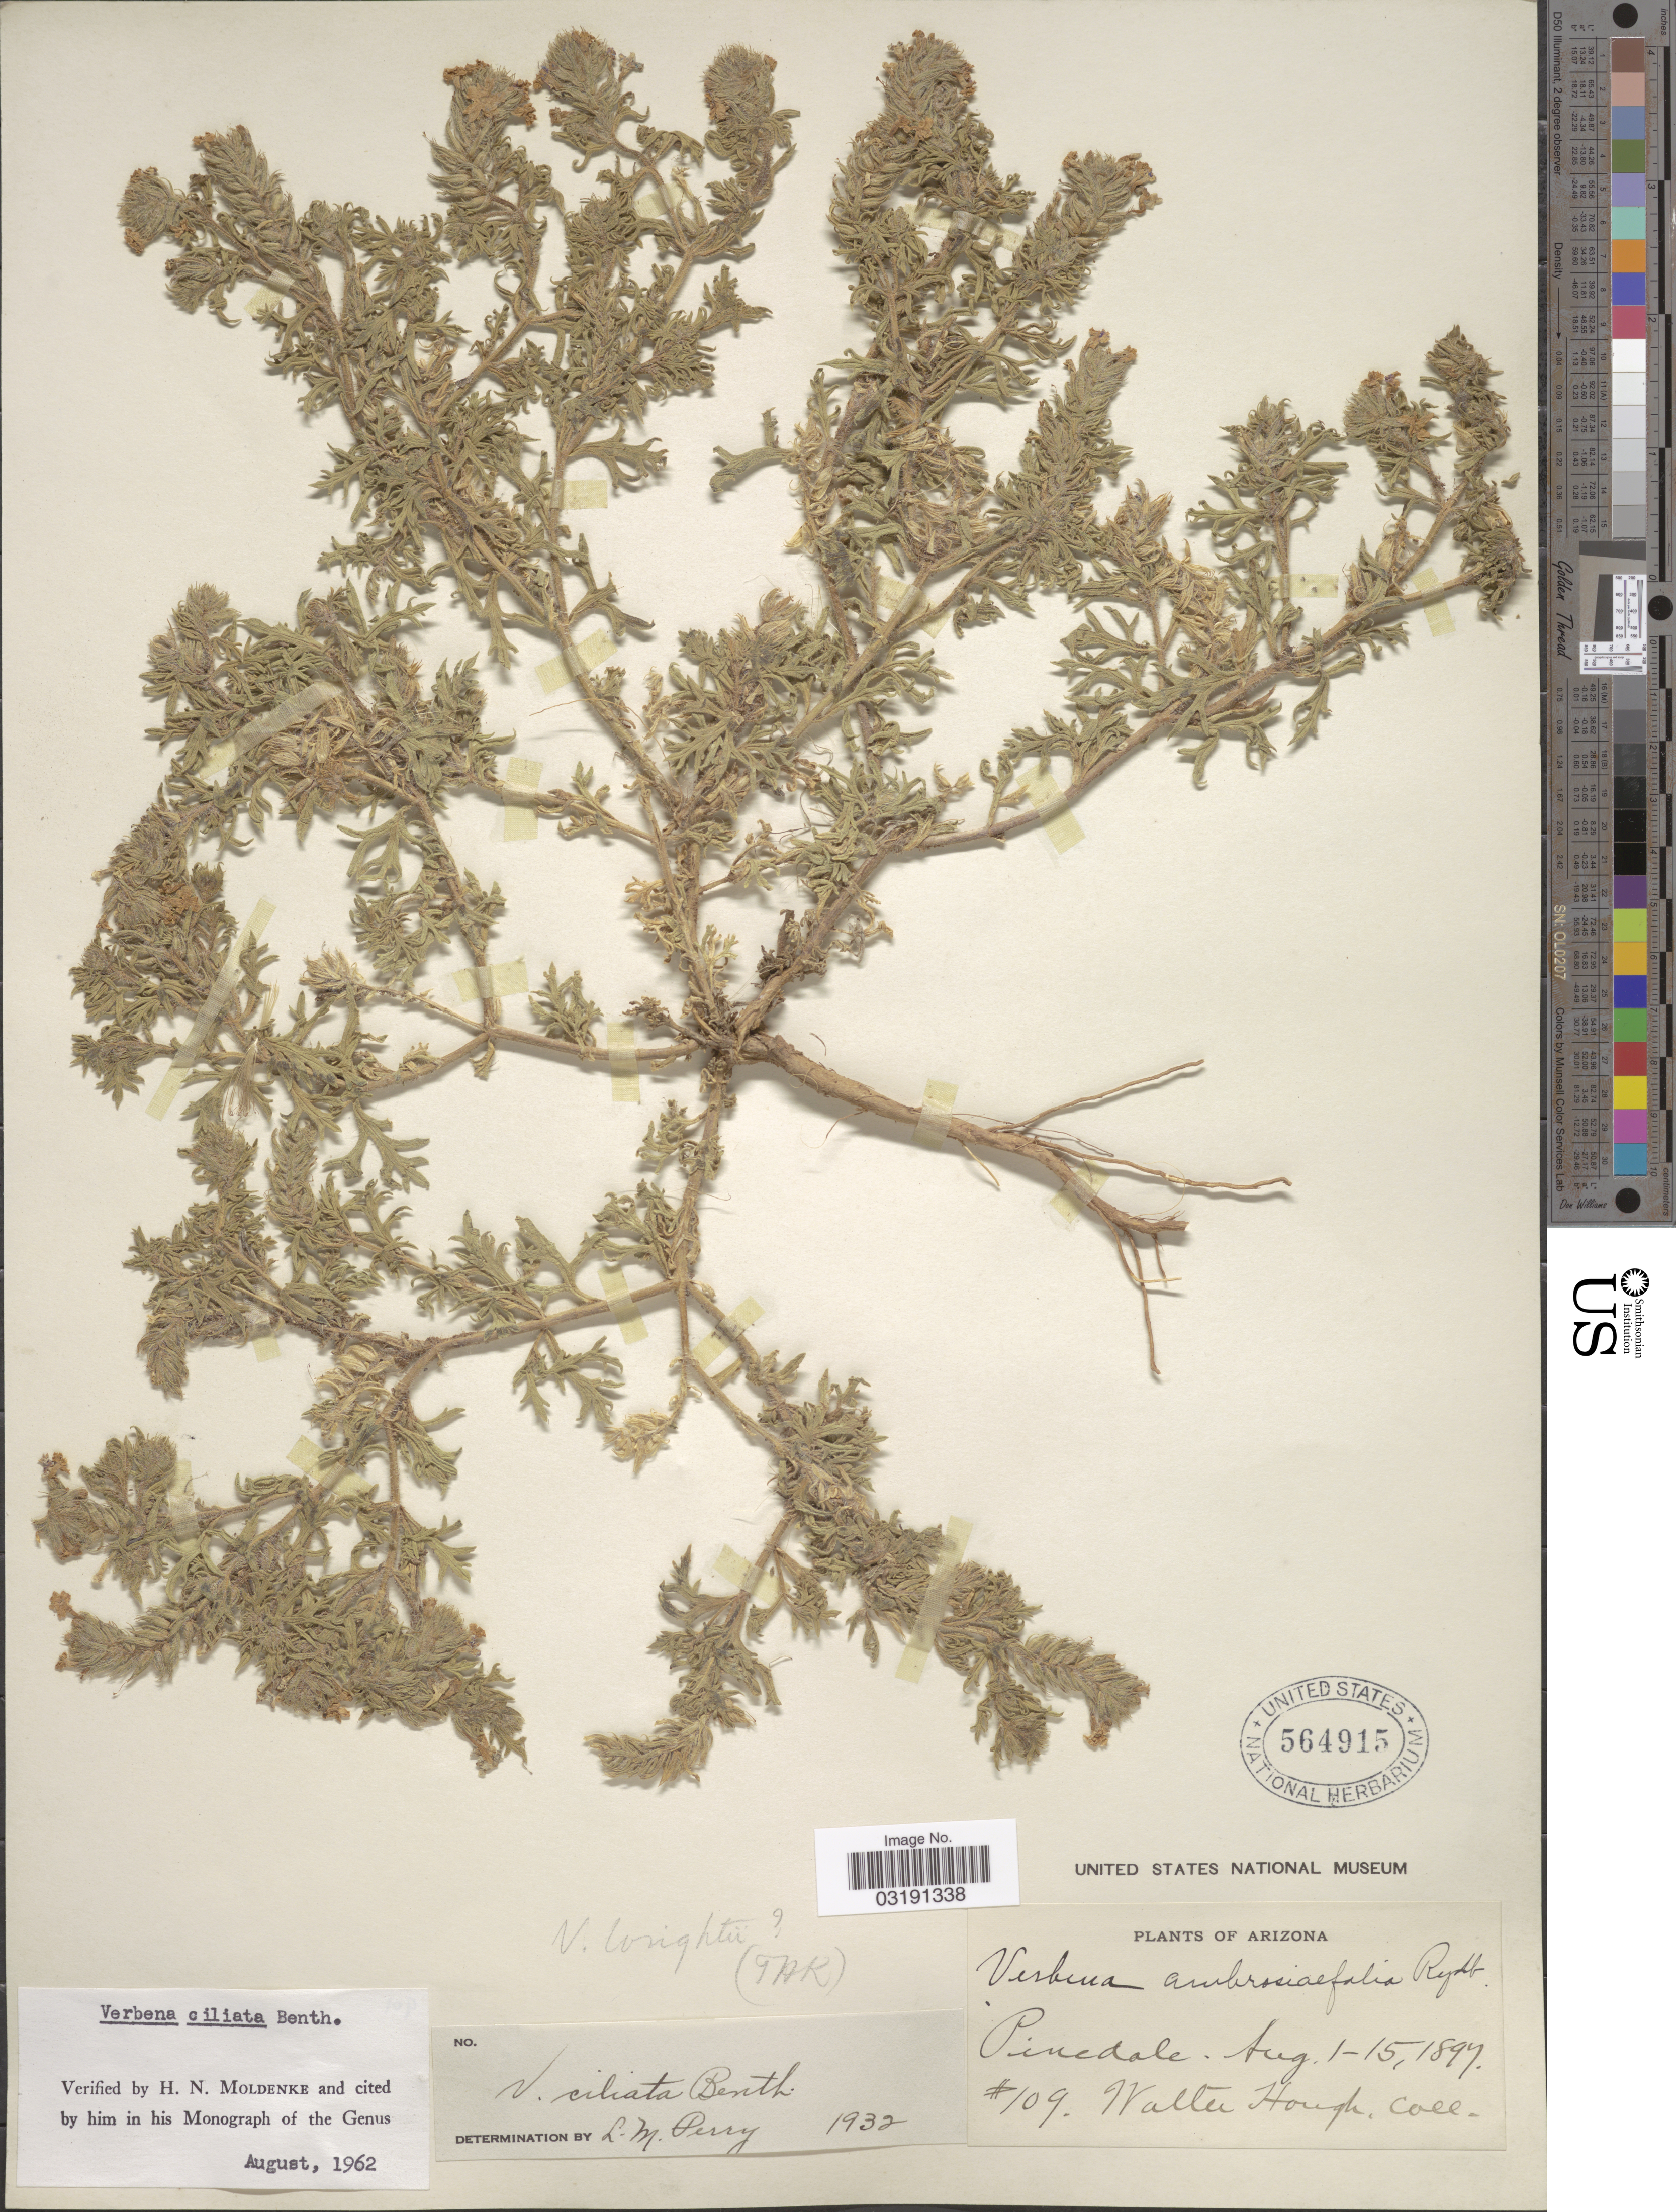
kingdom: Plantae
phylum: Tracheophyta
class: Magnoliopsida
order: Lamiales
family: Verbenaceae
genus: Verbena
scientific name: Verbena ciliata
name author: Benth.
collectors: W. Hough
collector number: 109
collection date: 1897-08-01/1897-08-15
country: United States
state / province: Arizona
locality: Pinedale.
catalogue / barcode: US 564915